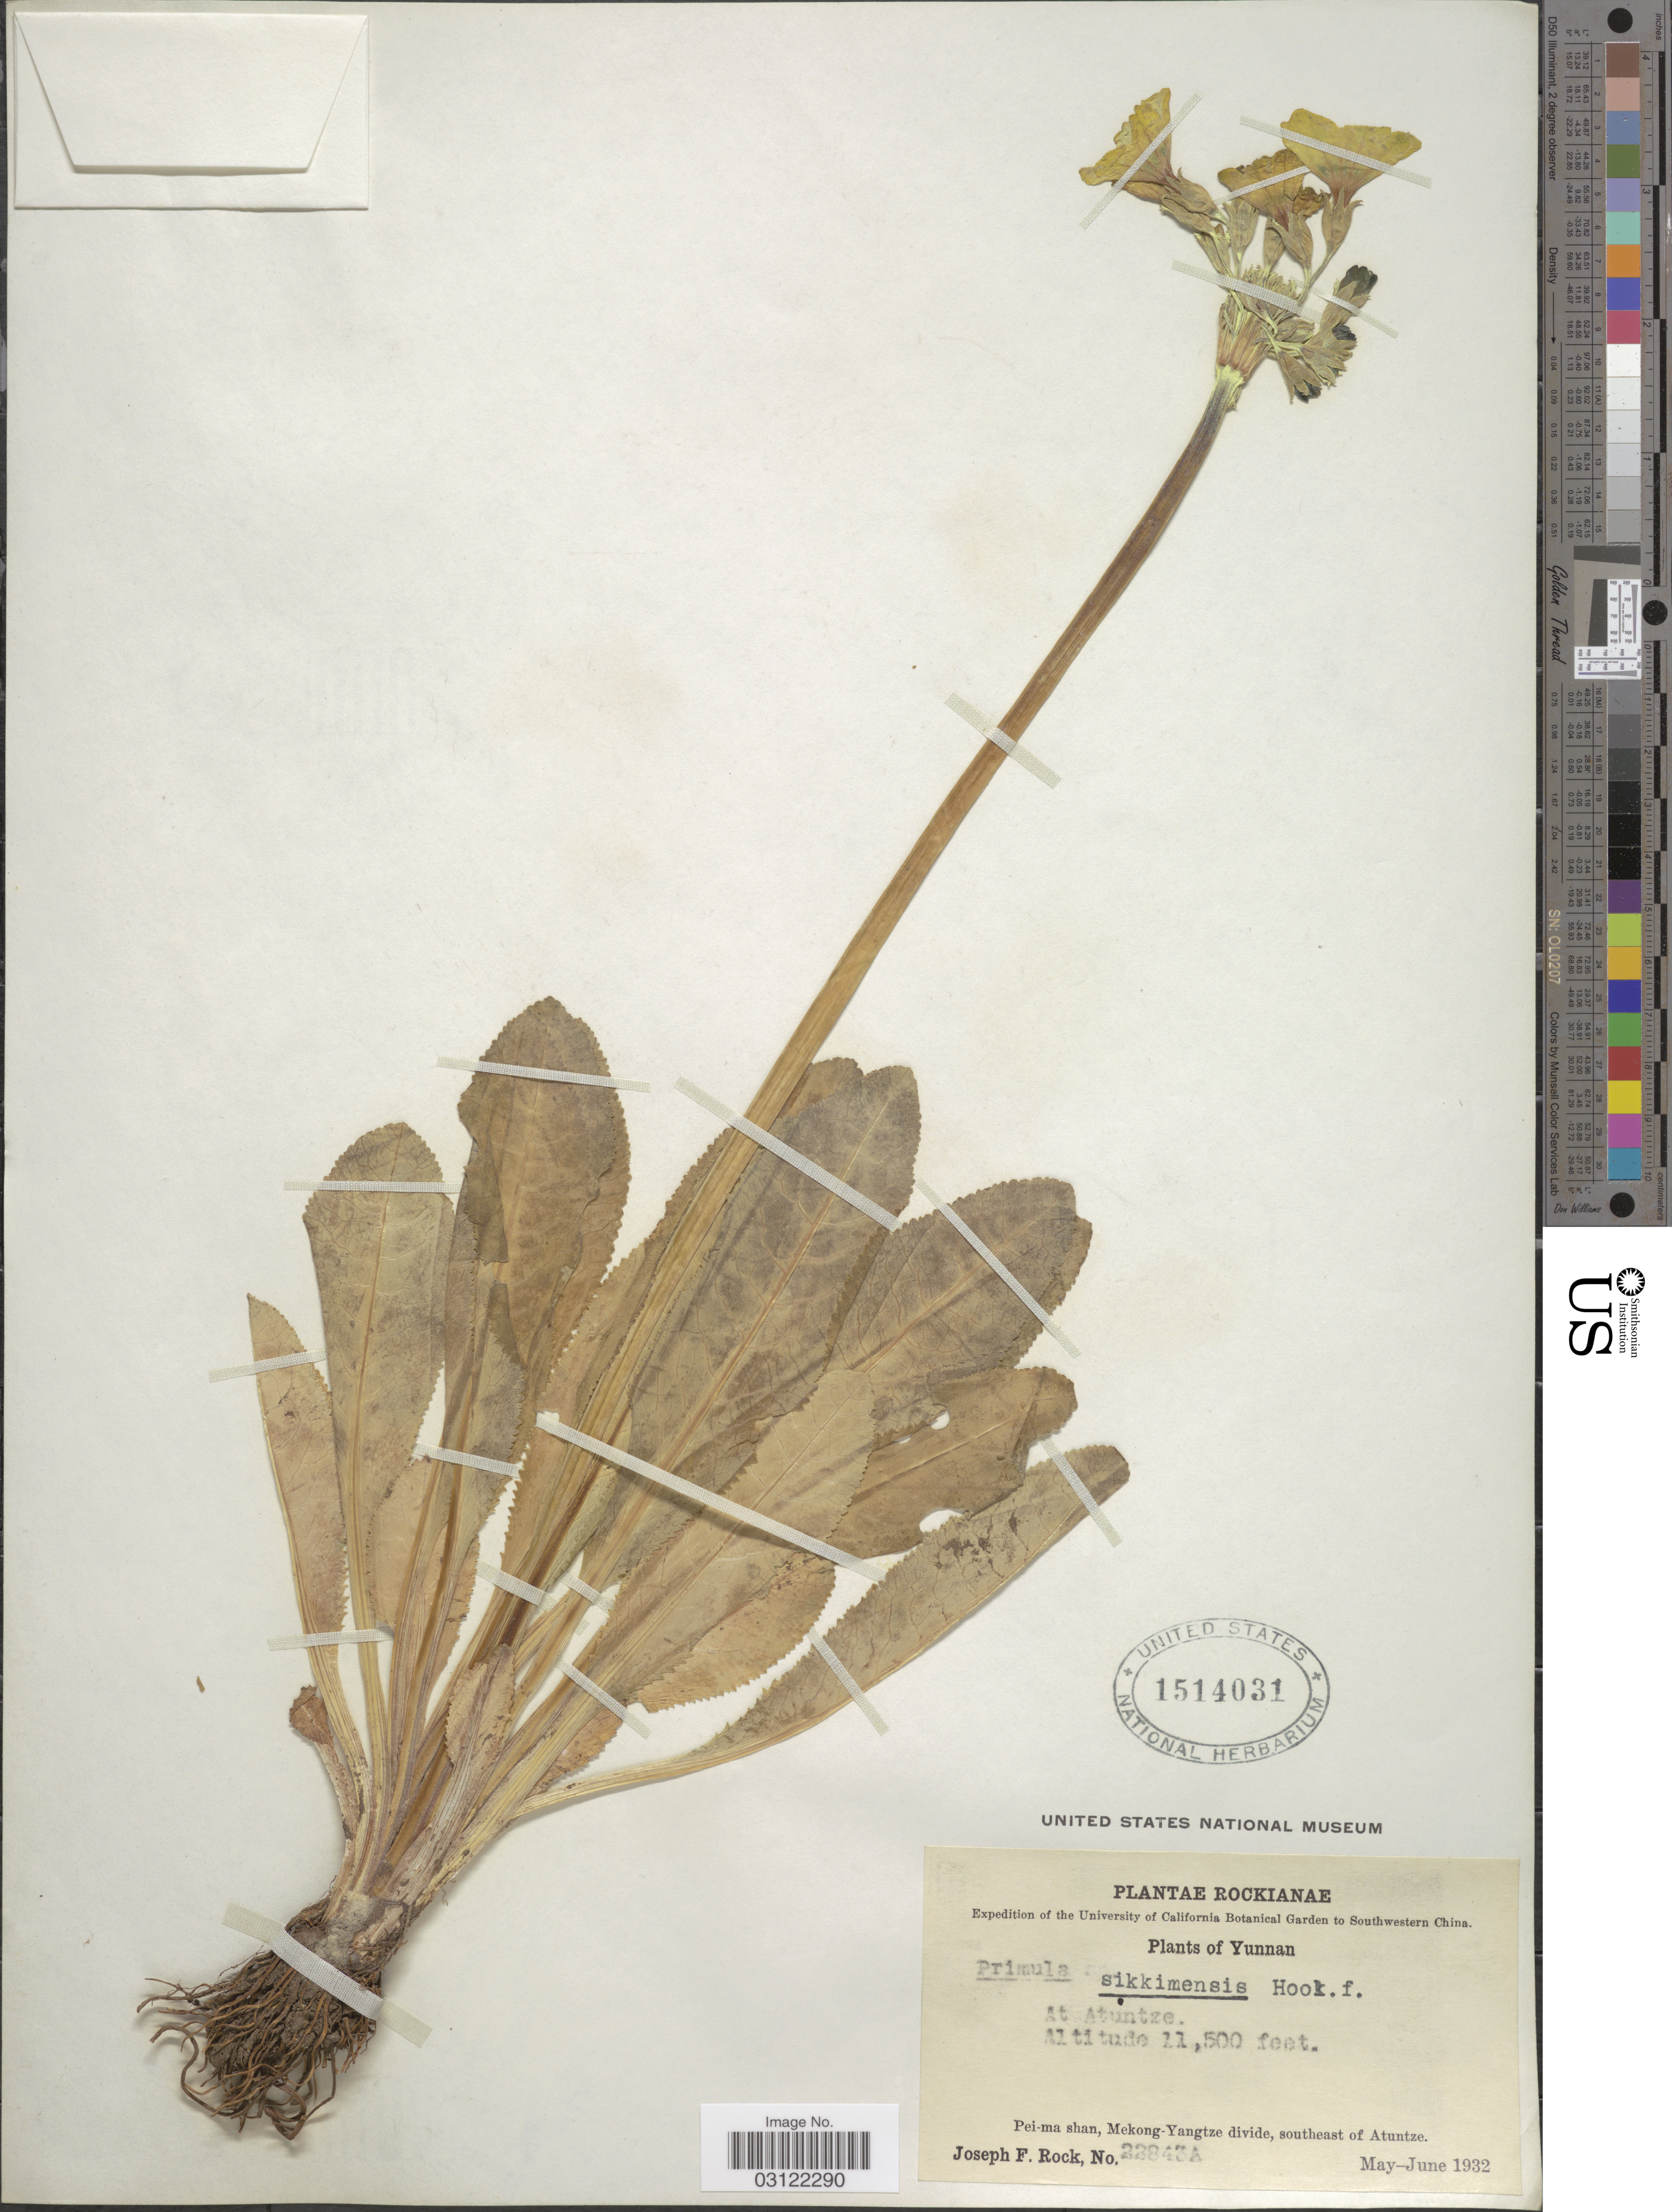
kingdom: Plantae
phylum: Tracheophyta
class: Magnoliopsida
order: Ericales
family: Primulaceae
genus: Primula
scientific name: Primula sikkimensis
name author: Hook.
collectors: J. F. Rock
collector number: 22843A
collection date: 1932-05/1932-06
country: China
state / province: Yunnan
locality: Southwestern China. Pei-ma shan, Mekong-Yangtze divide, southeast of Atuntze.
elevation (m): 3505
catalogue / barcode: US 1514031